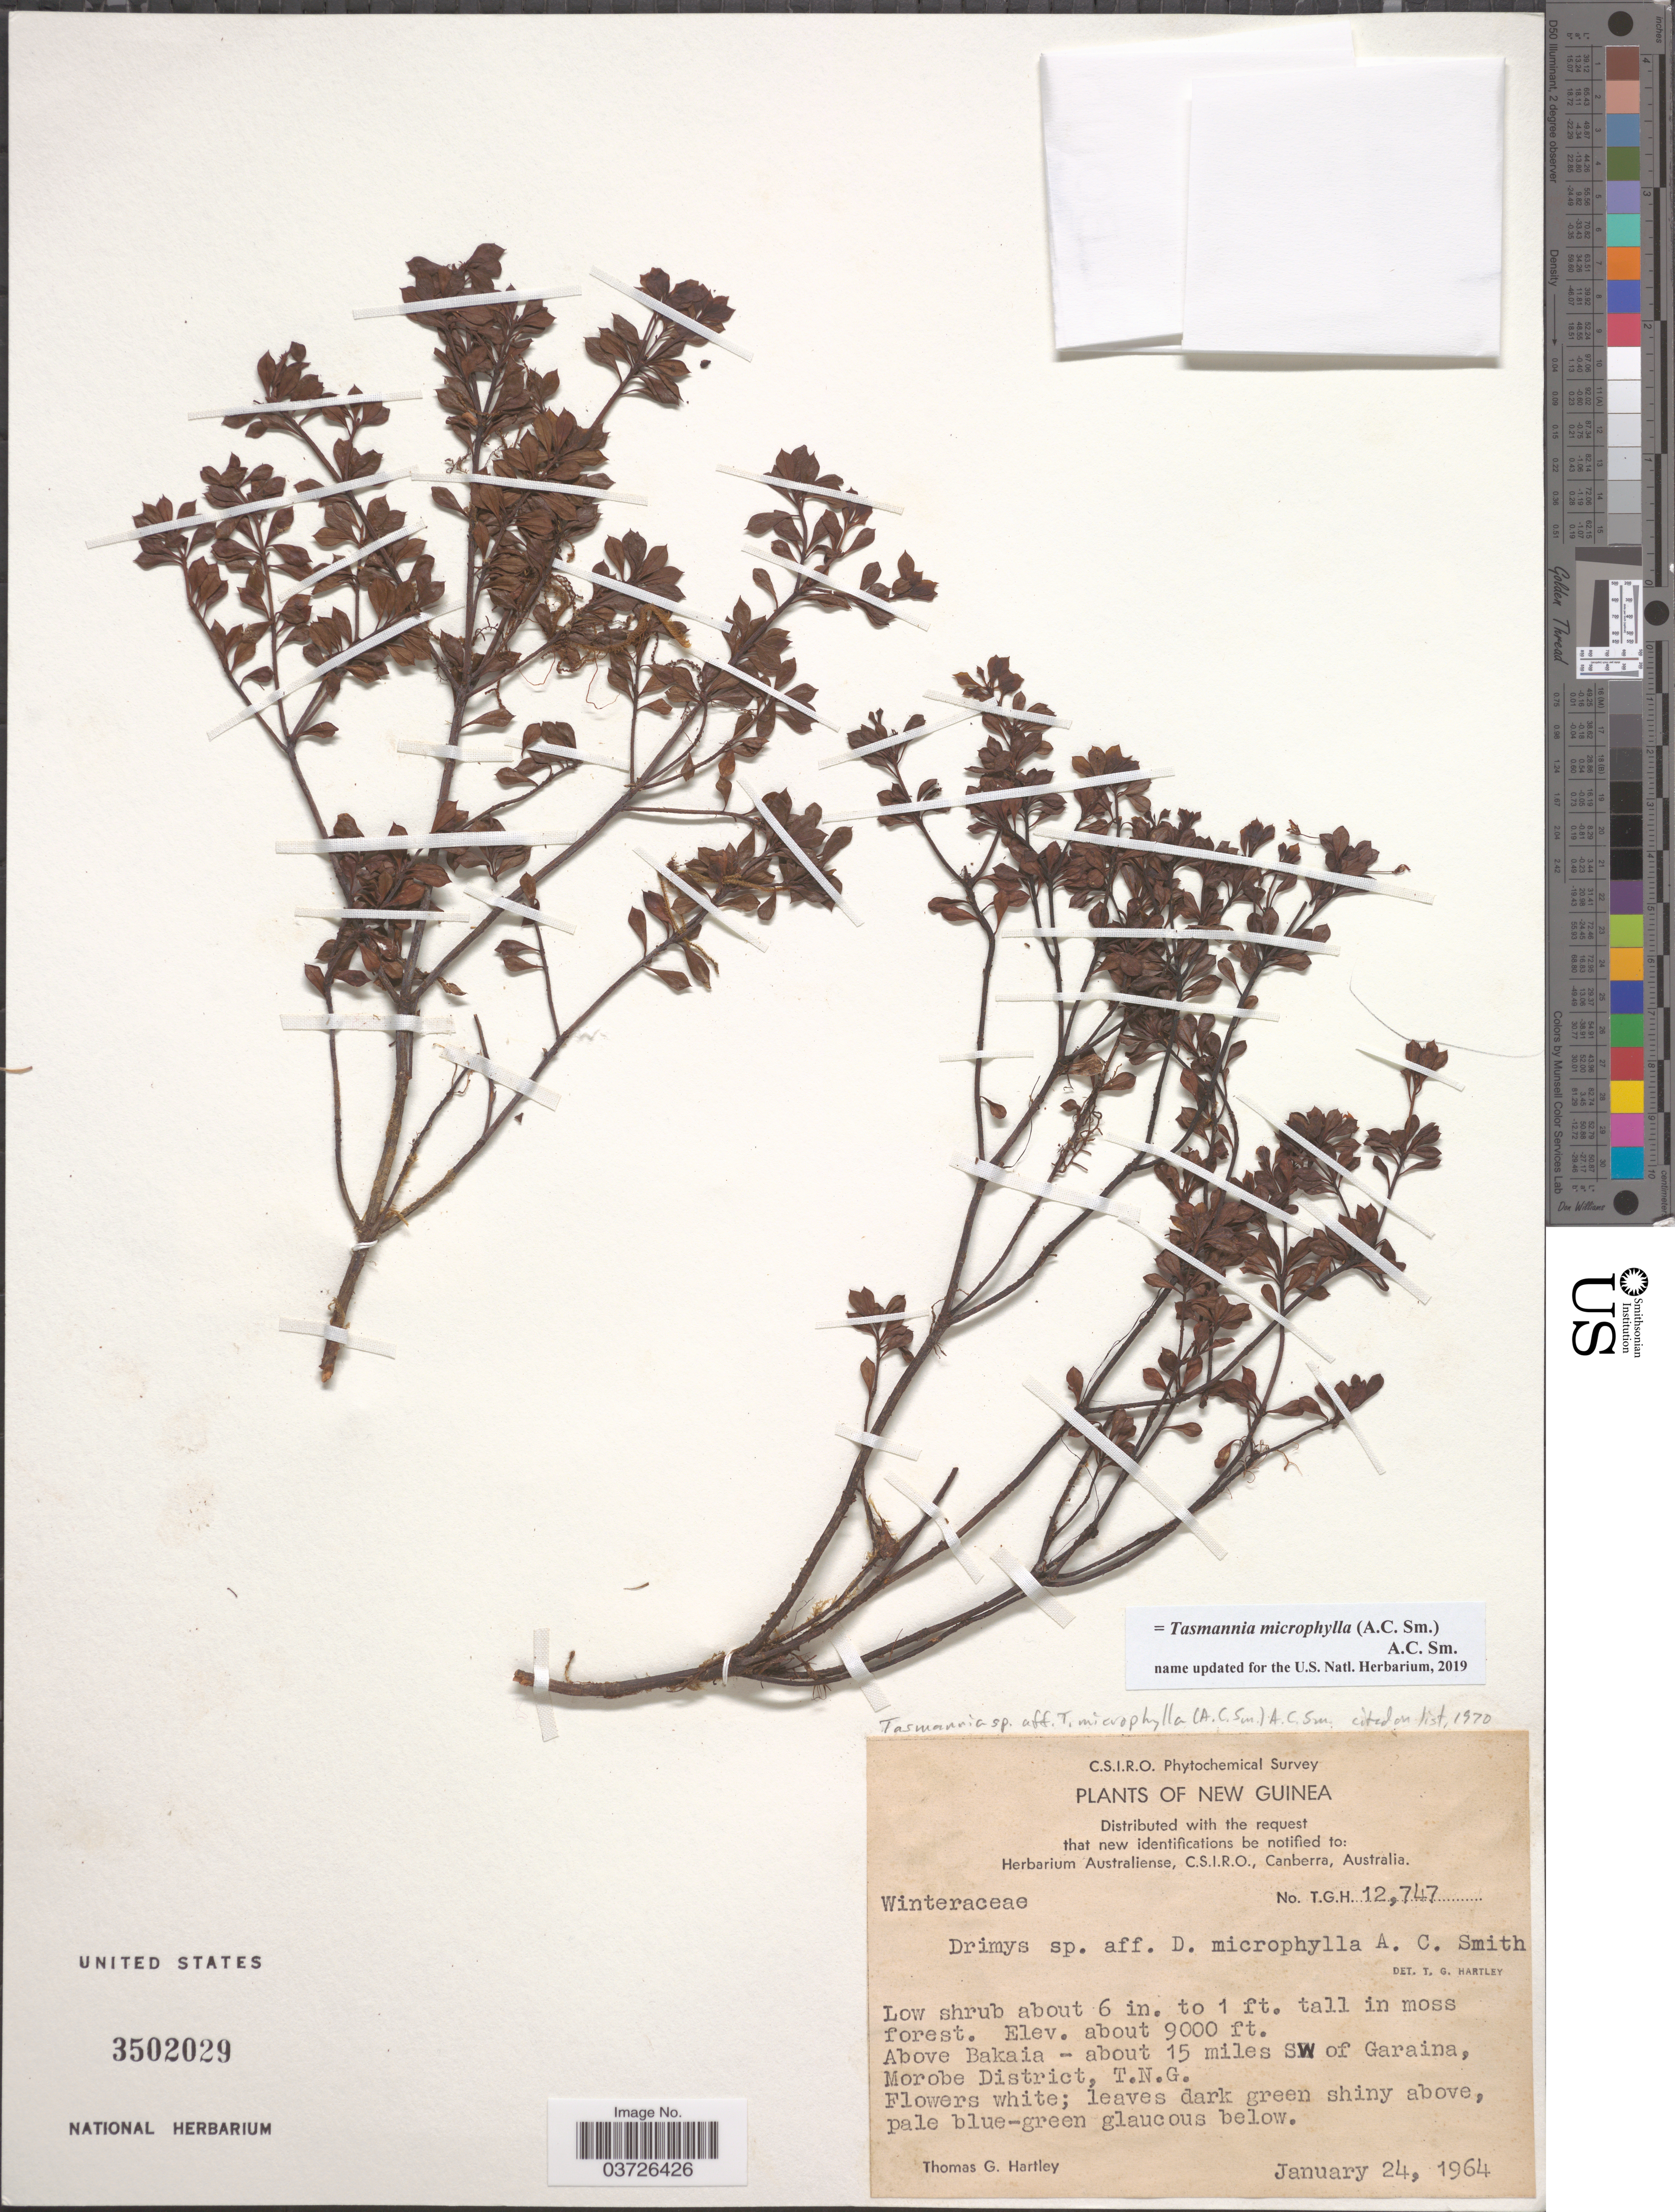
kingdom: Plantae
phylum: Tracheophyta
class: Magnoliopsida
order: Canellales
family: Winteraceae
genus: Tasmannia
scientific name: Tasmannia microphylla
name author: (A.C. Sm.) A.C. Sm.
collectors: T. G. Hartley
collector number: TGH 12747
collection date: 1964-01-24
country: Papua New Guinea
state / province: Morobe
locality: New Guinea. Above Bakaia - about 15 miles SW of Garaina, Morobe District, T. N. G.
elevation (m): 2743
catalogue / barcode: US 3502029